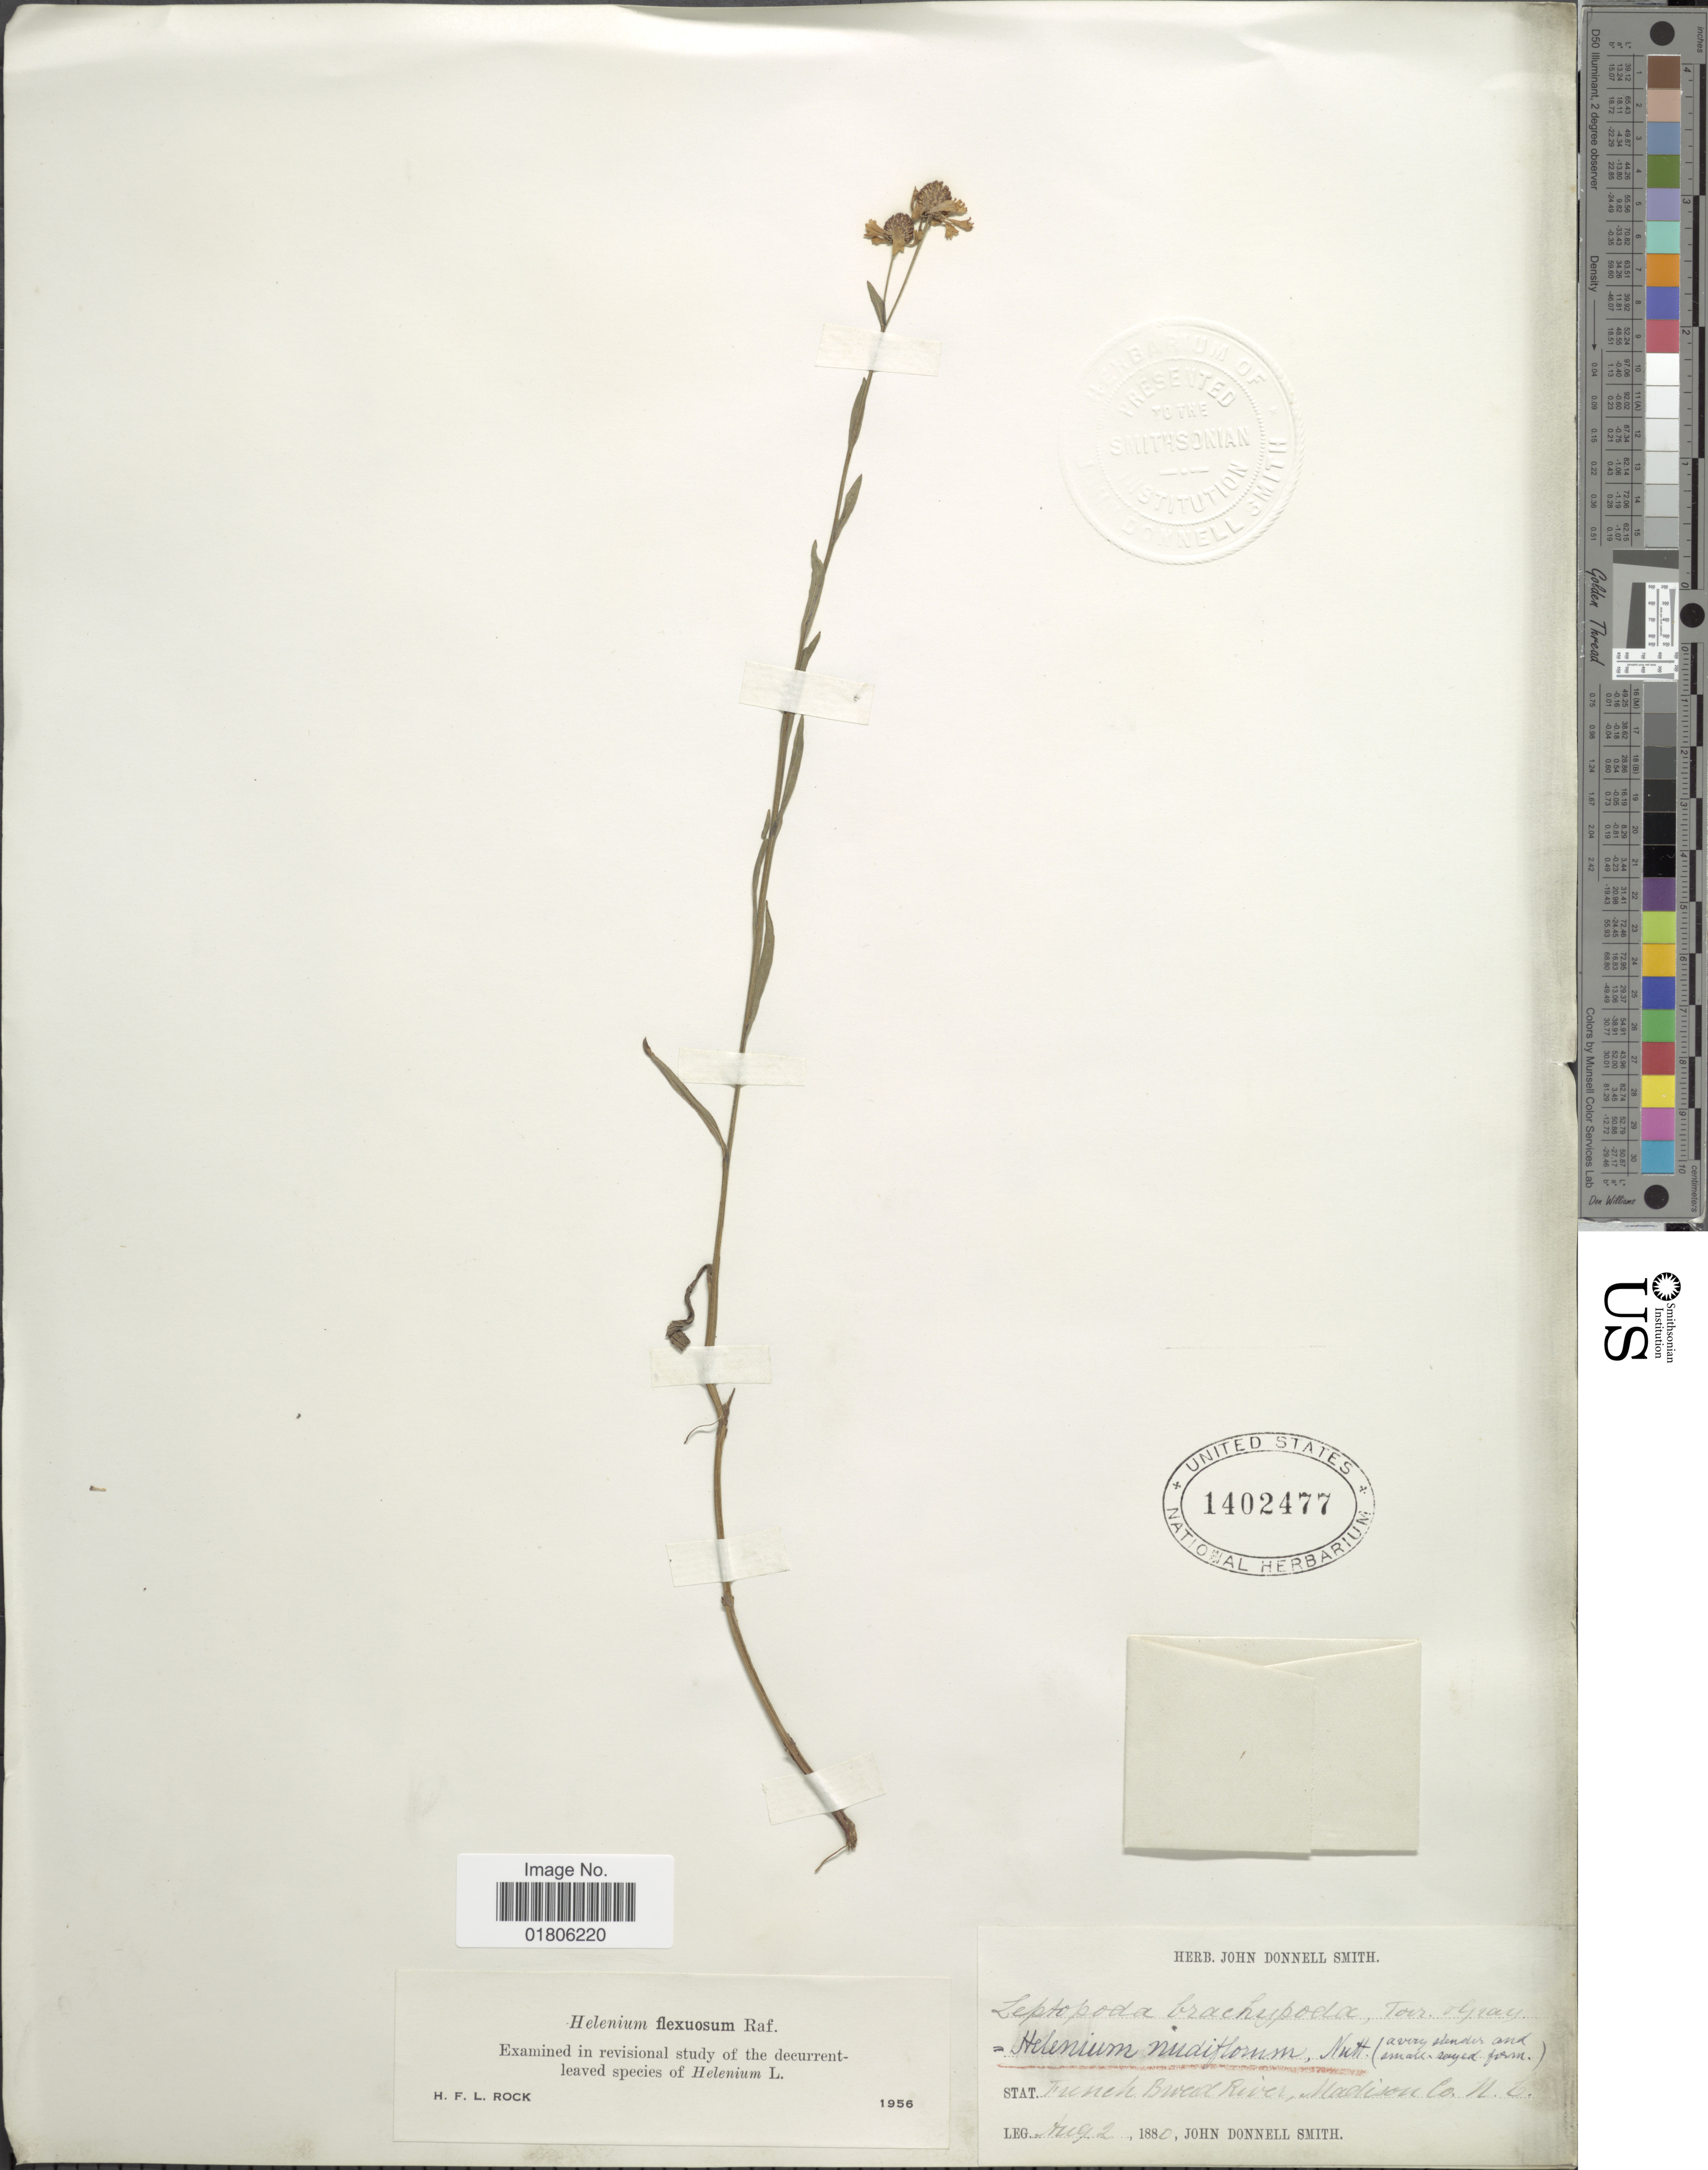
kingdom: Plantae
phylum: Tracheophyta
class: Magnoliopsida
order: Asterales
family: Asteraceae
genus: Helenium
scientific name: Helenium flexuosum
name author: Raf.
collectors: J. Donnell Smith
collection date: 1880-08-02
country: United States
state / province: North Carolina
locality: French broad River, Madison Co.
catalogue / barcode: US 1402477